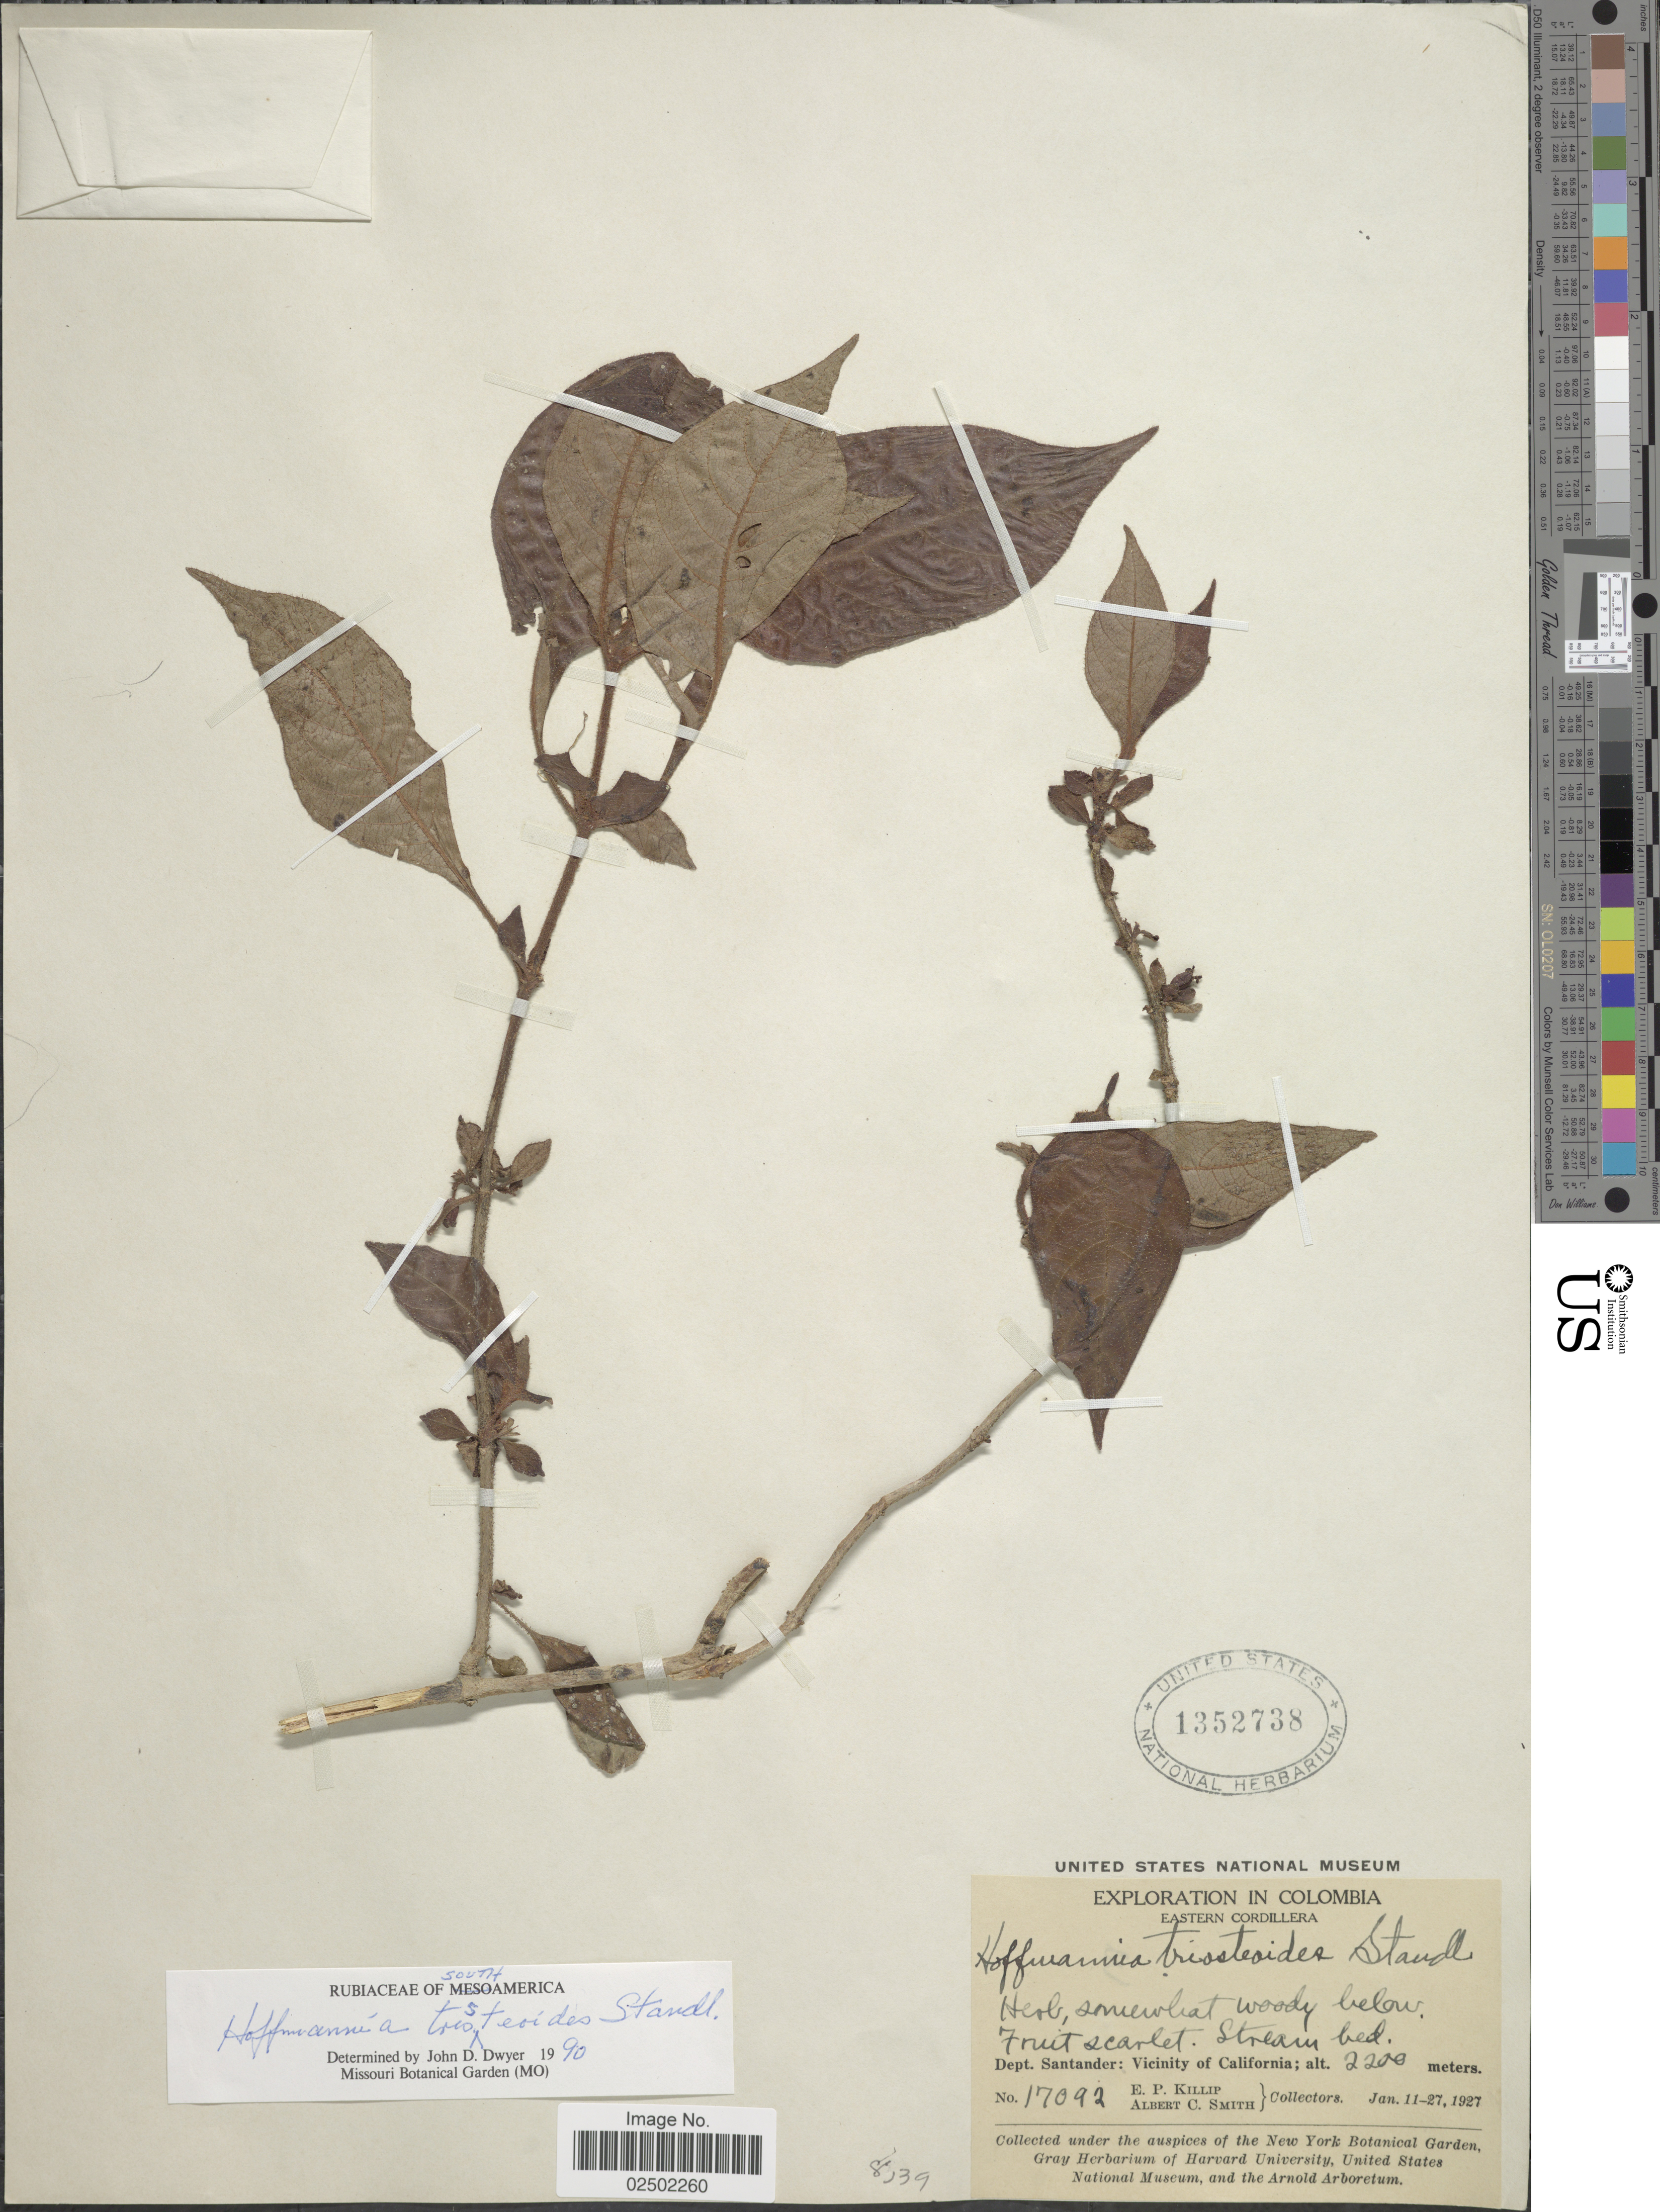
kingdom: Plantae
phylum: Tracheophyta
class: Magnoliopsida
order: Gentianales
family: Rubiaceae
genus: Hoffmannia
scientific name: Hoffmannia triosteoides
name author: Standl.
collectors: E. P. Killip & A. C. Smith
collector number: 17092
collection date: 1827-01-11/1927-01-27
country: Colombia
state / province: Santander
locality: Easterkn Cordillera, Dept. Santander: Vicinity of California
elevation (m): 2200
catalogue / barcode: US 1352738